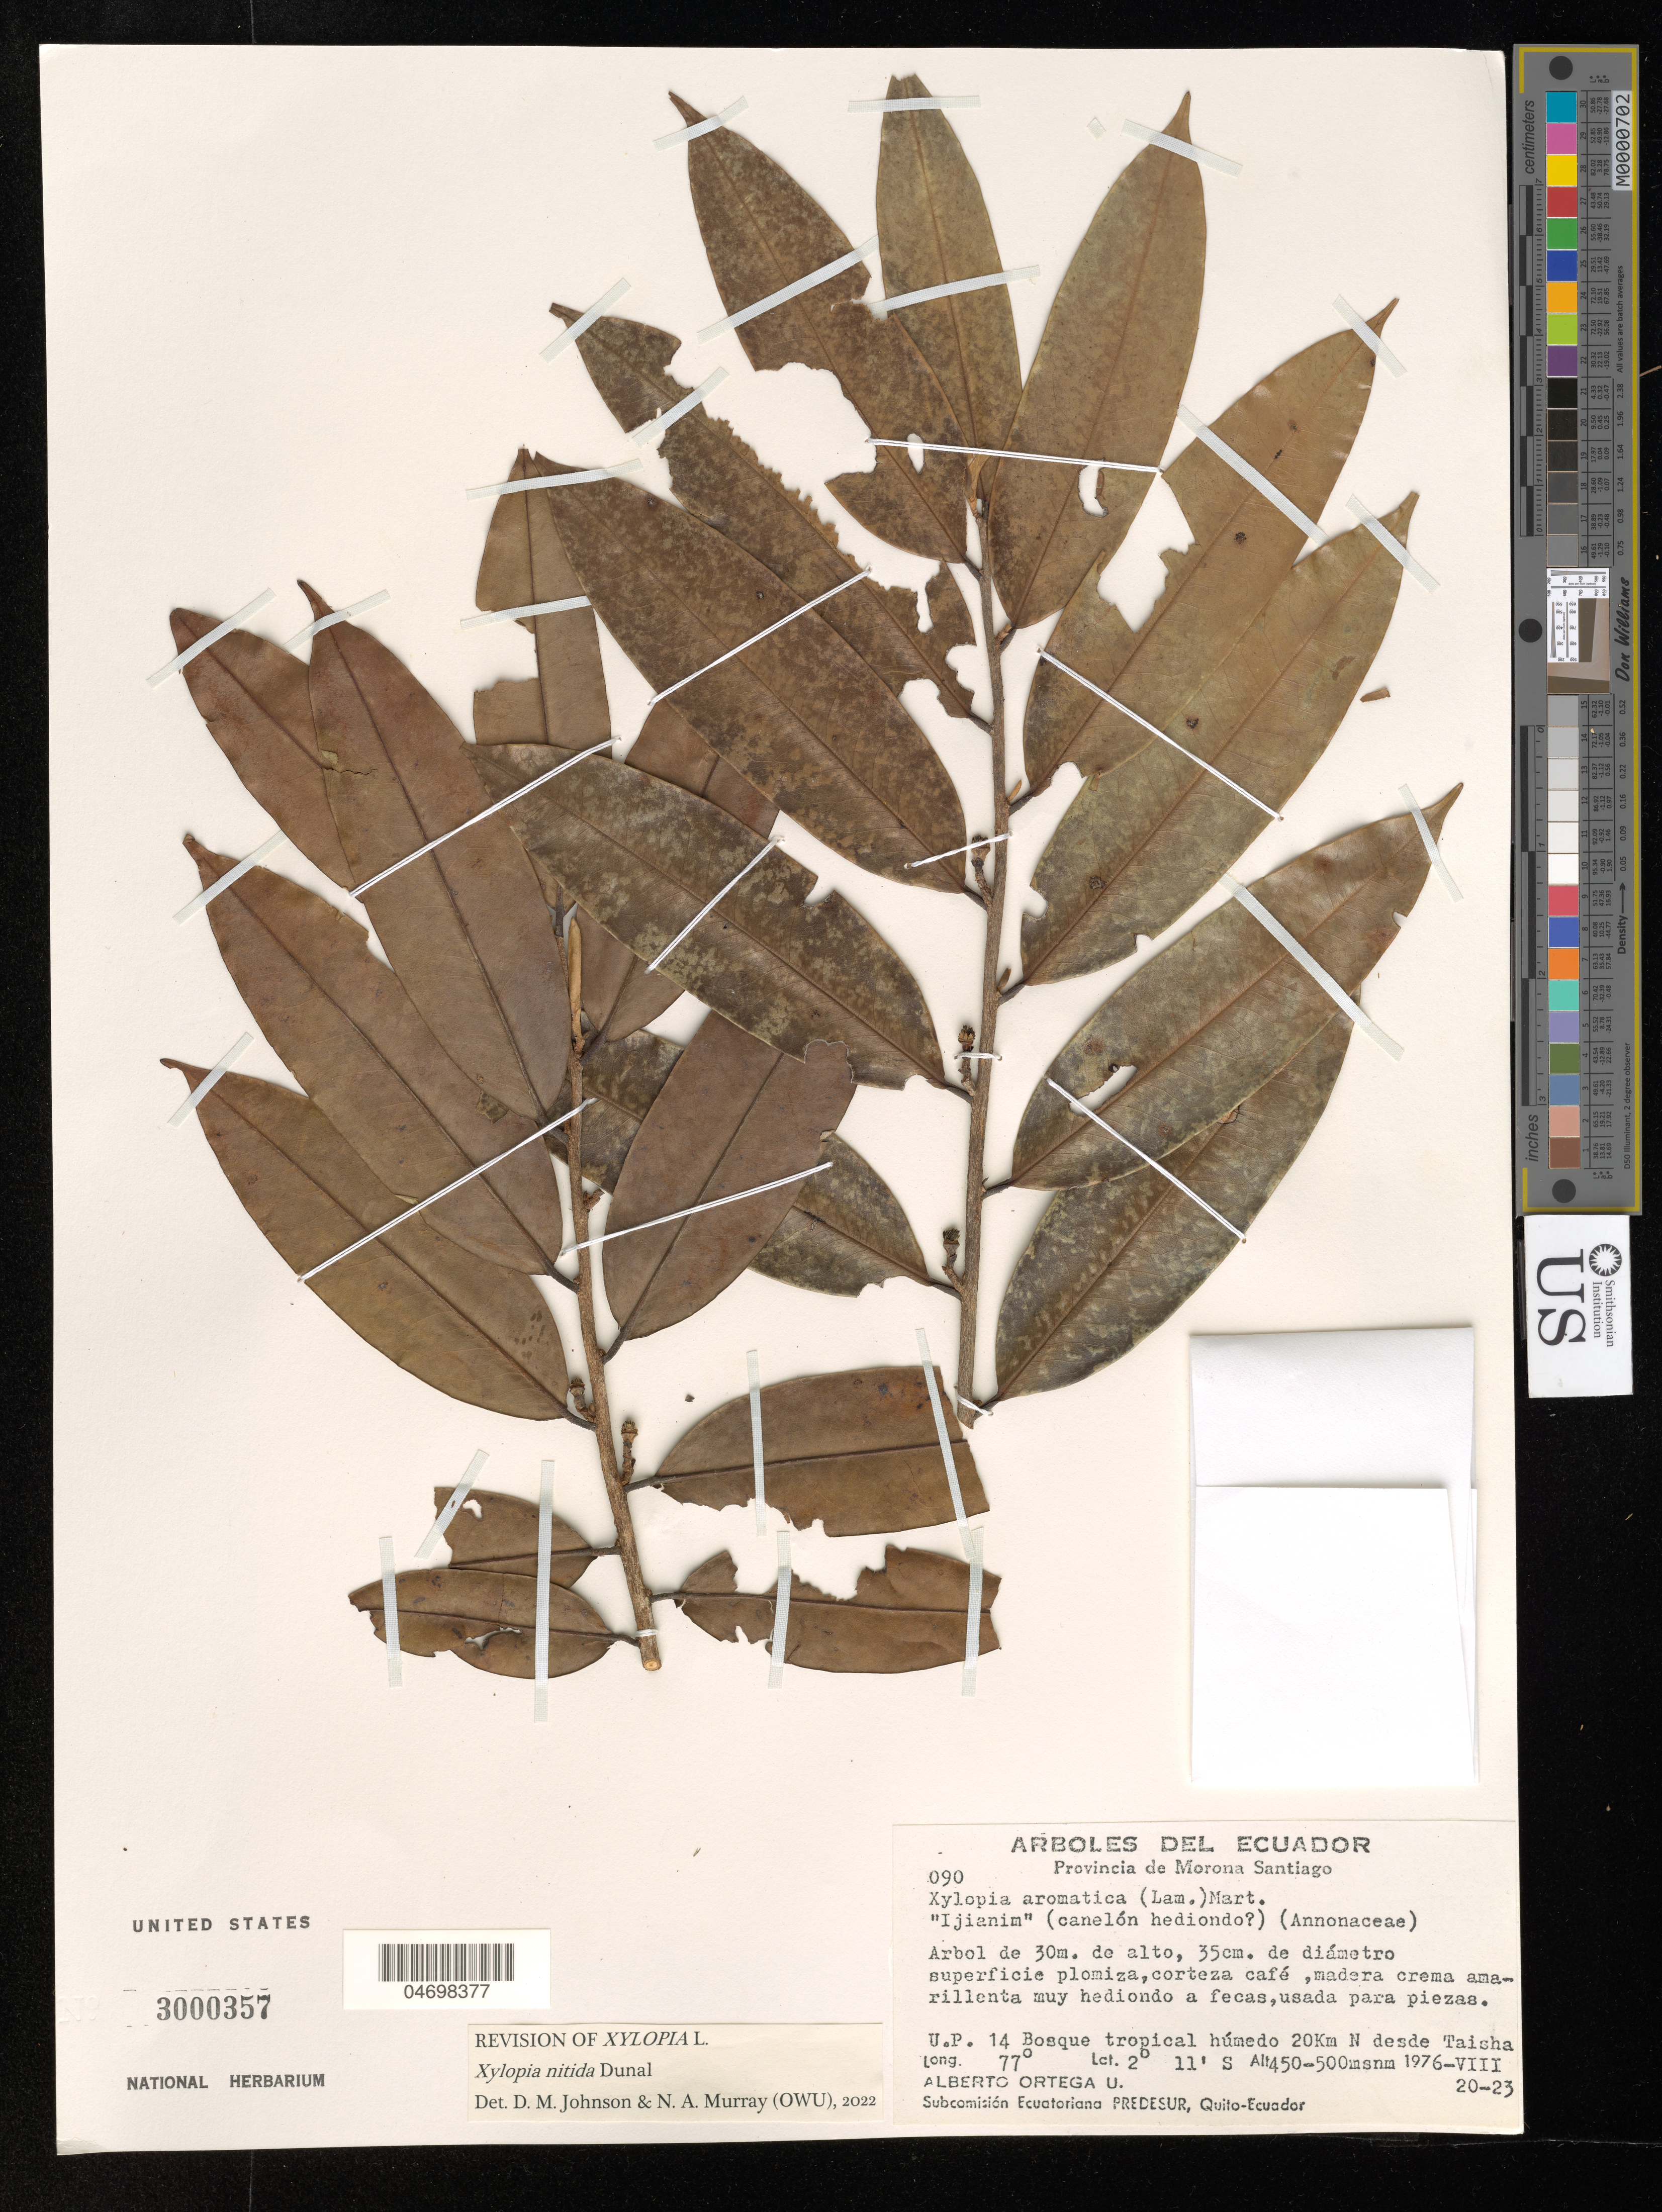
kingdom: Plantae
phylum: Tracheophyta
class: Magnoliopsida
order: Magnoliales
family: Annonaceae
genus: Xylopia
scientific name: Xylopia nitida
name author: Dunal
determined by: Johnson, D. M.; Murray, N. A.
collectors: A. T. Ortega U.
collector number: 90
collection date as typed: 20 Aug 1976 to 23 Aug 1976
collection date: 1976-08-20/1976-08-23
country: Ecuador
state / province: Morona-Santiago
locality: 20 km N desde taisha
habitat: Bosque tripical humedo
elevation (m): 450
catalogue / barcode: US 3000357